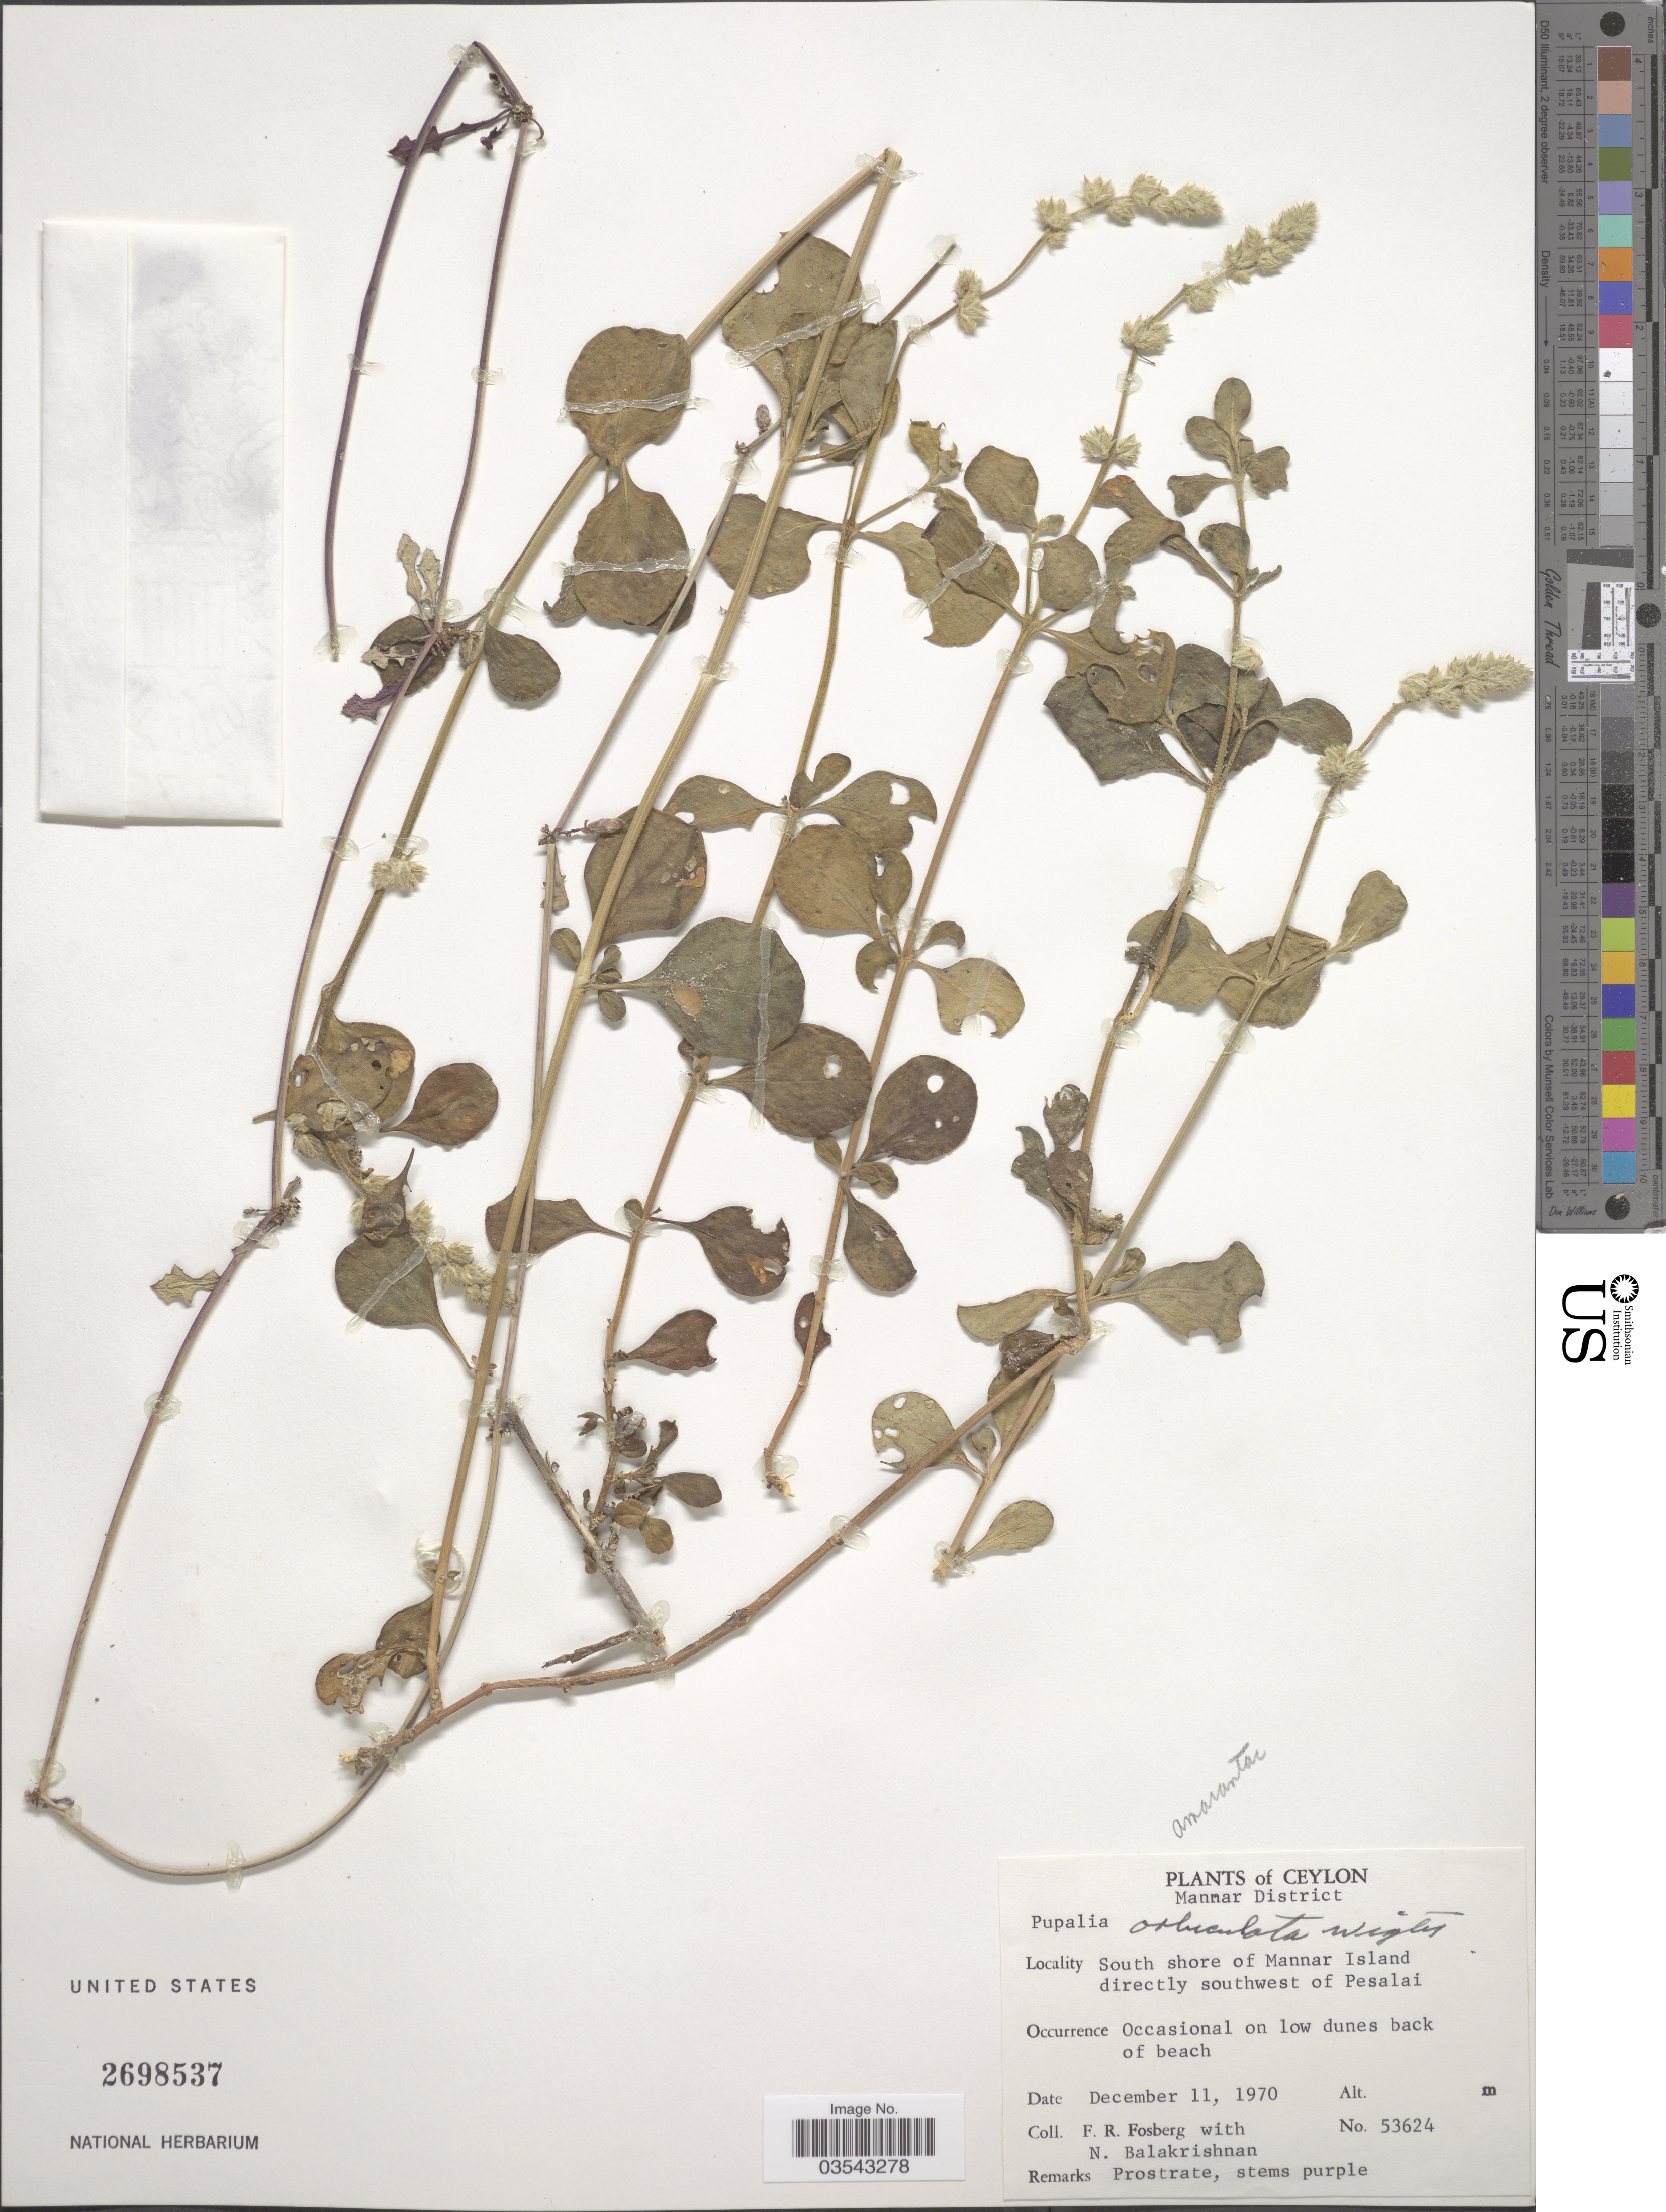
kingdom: Plantae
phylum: Tracheophyta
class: Magnoliopsida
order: Caryophyllales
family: Amaranthaceae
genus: Pupalia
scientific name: Pupalia orbiculata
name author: Wight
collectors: F. R. Fosberg & N. Balakrishnan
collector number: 53624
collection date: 1970-12-11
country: Sri Lanka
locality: Ceylon. Mannar District. South shore of Mannar Island directly southwest of Pesalai.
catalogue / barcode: US 2698537